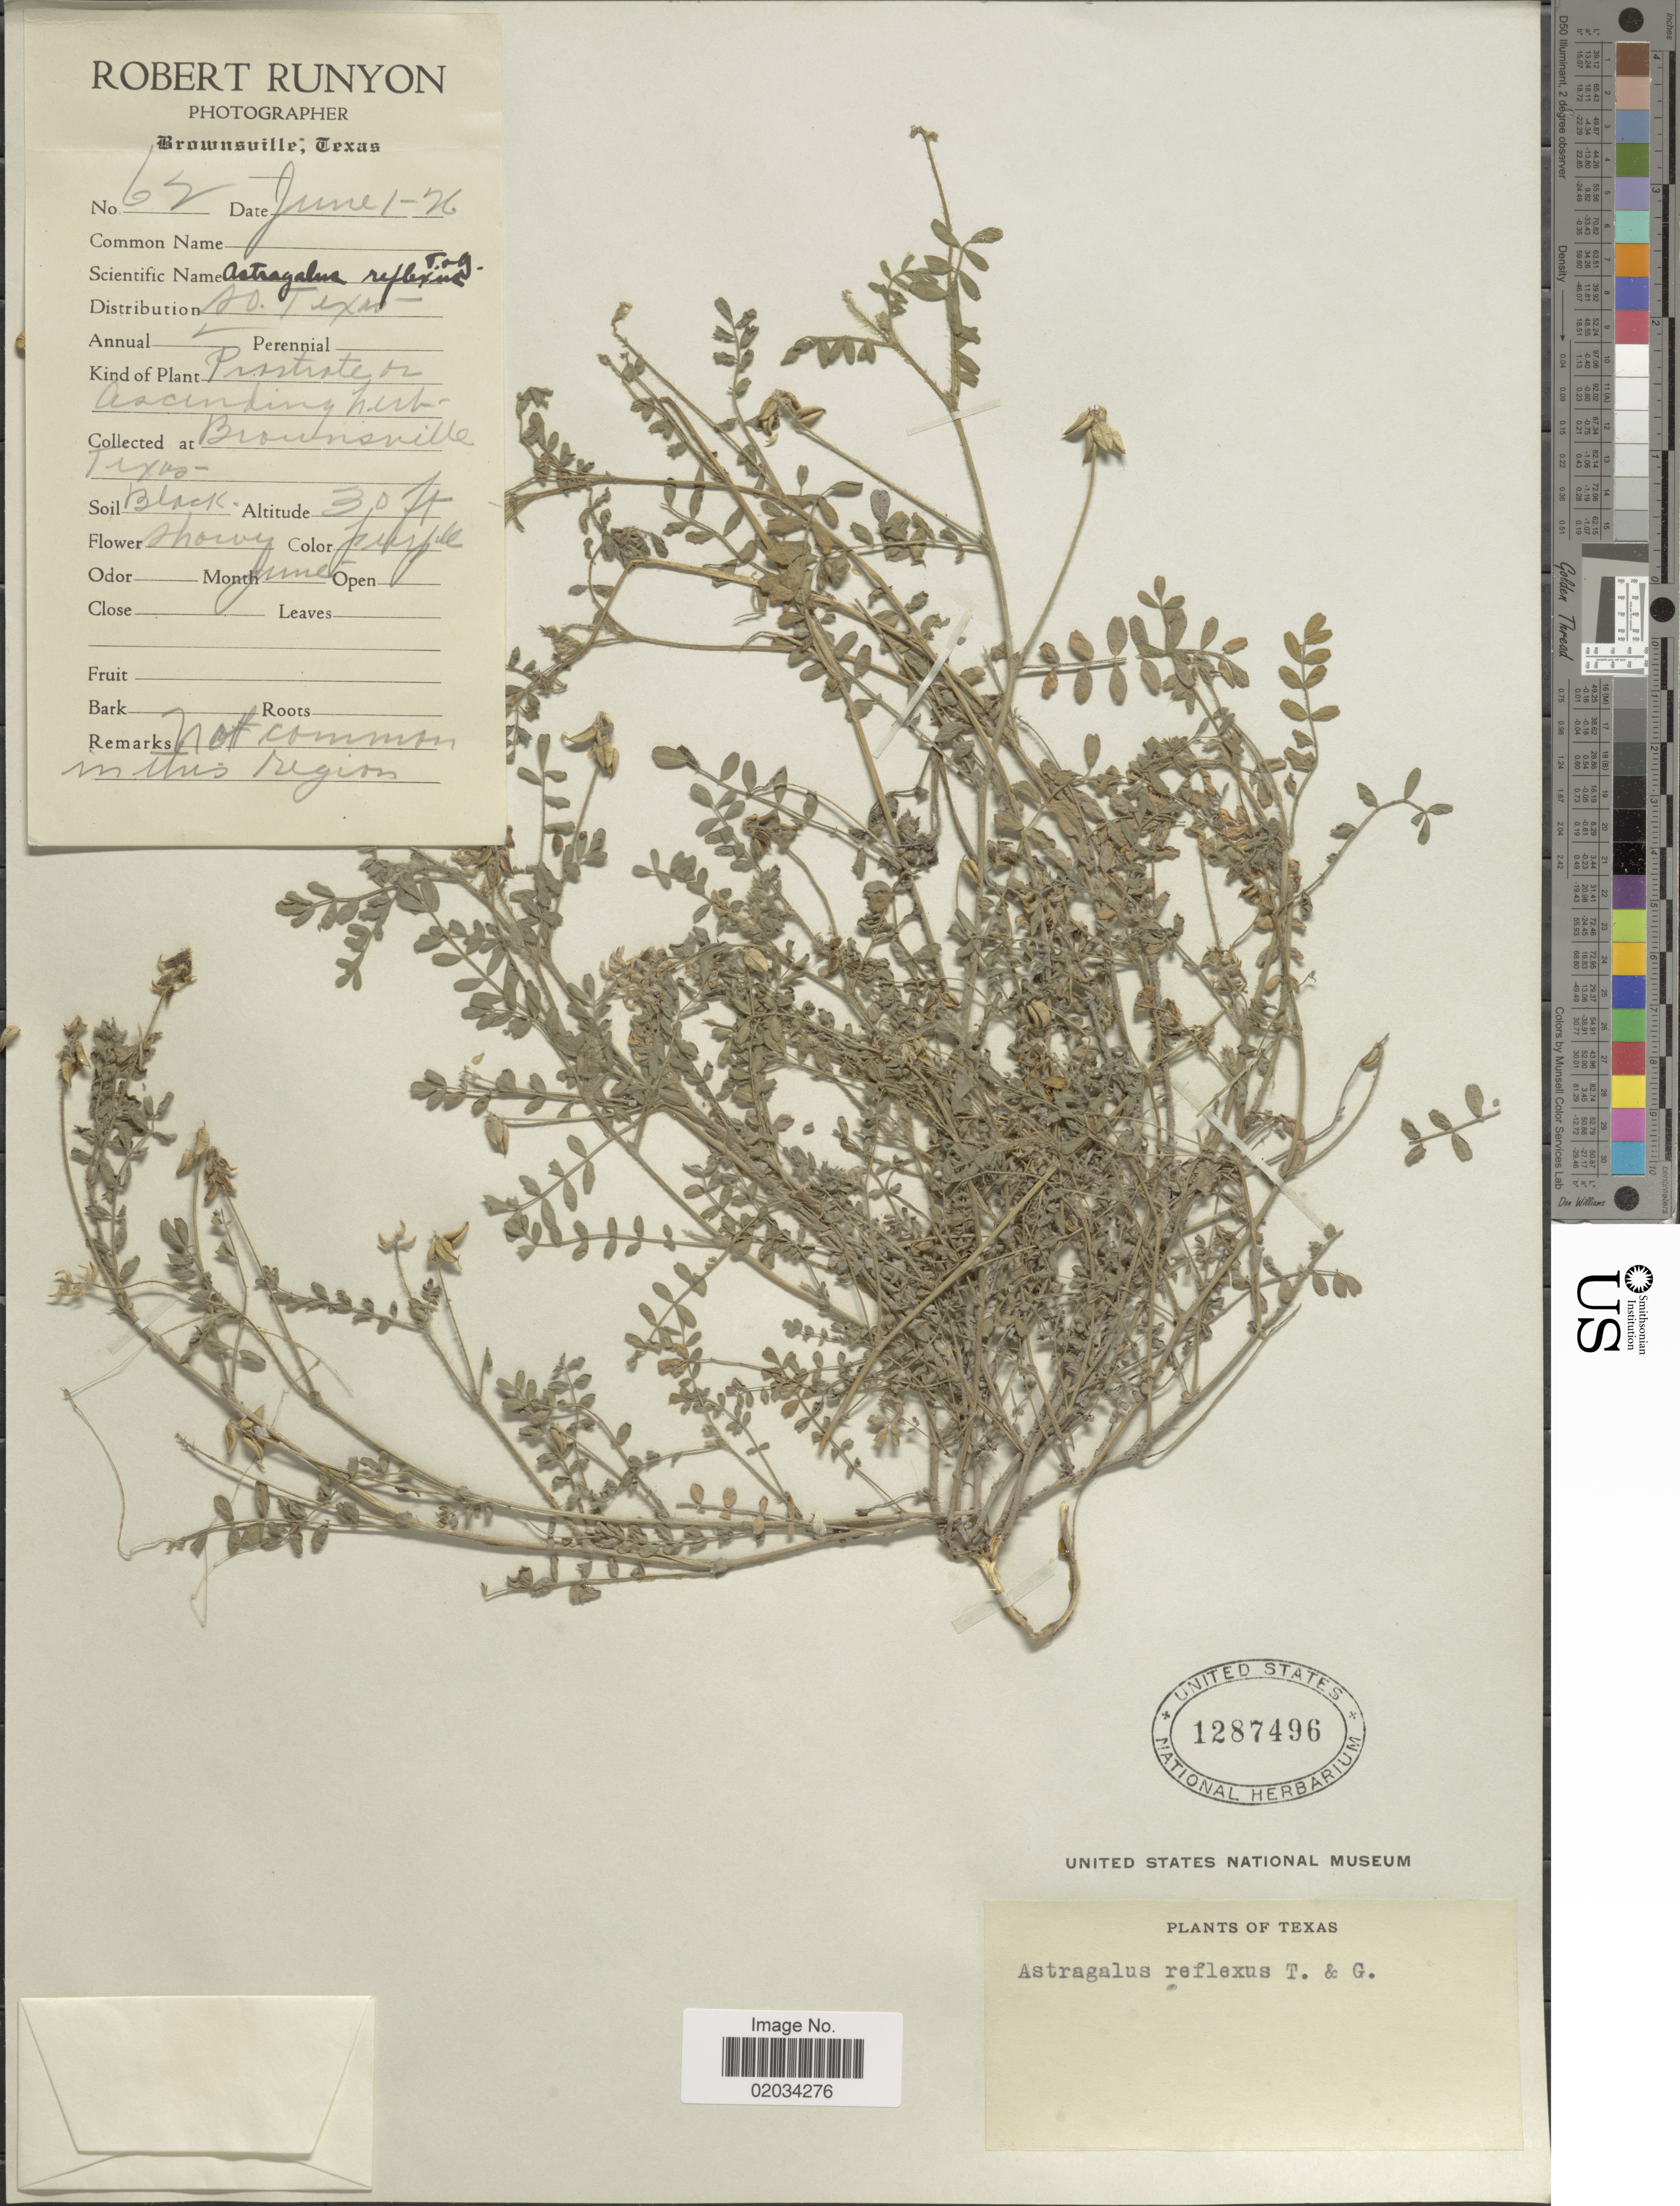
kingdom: Plantae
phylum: Tracheophyta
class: Magnoliopsida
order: Fabales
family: Fabaceae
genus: Astragalus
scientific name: Astragalus reflexus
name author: Torr. & A. Gray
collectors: R. Runyon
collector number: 62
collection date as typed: Transcribed d/m/y: 1/6/26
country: United States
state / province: Texas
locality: Brownsville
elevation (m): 9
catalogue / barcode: US 1287496